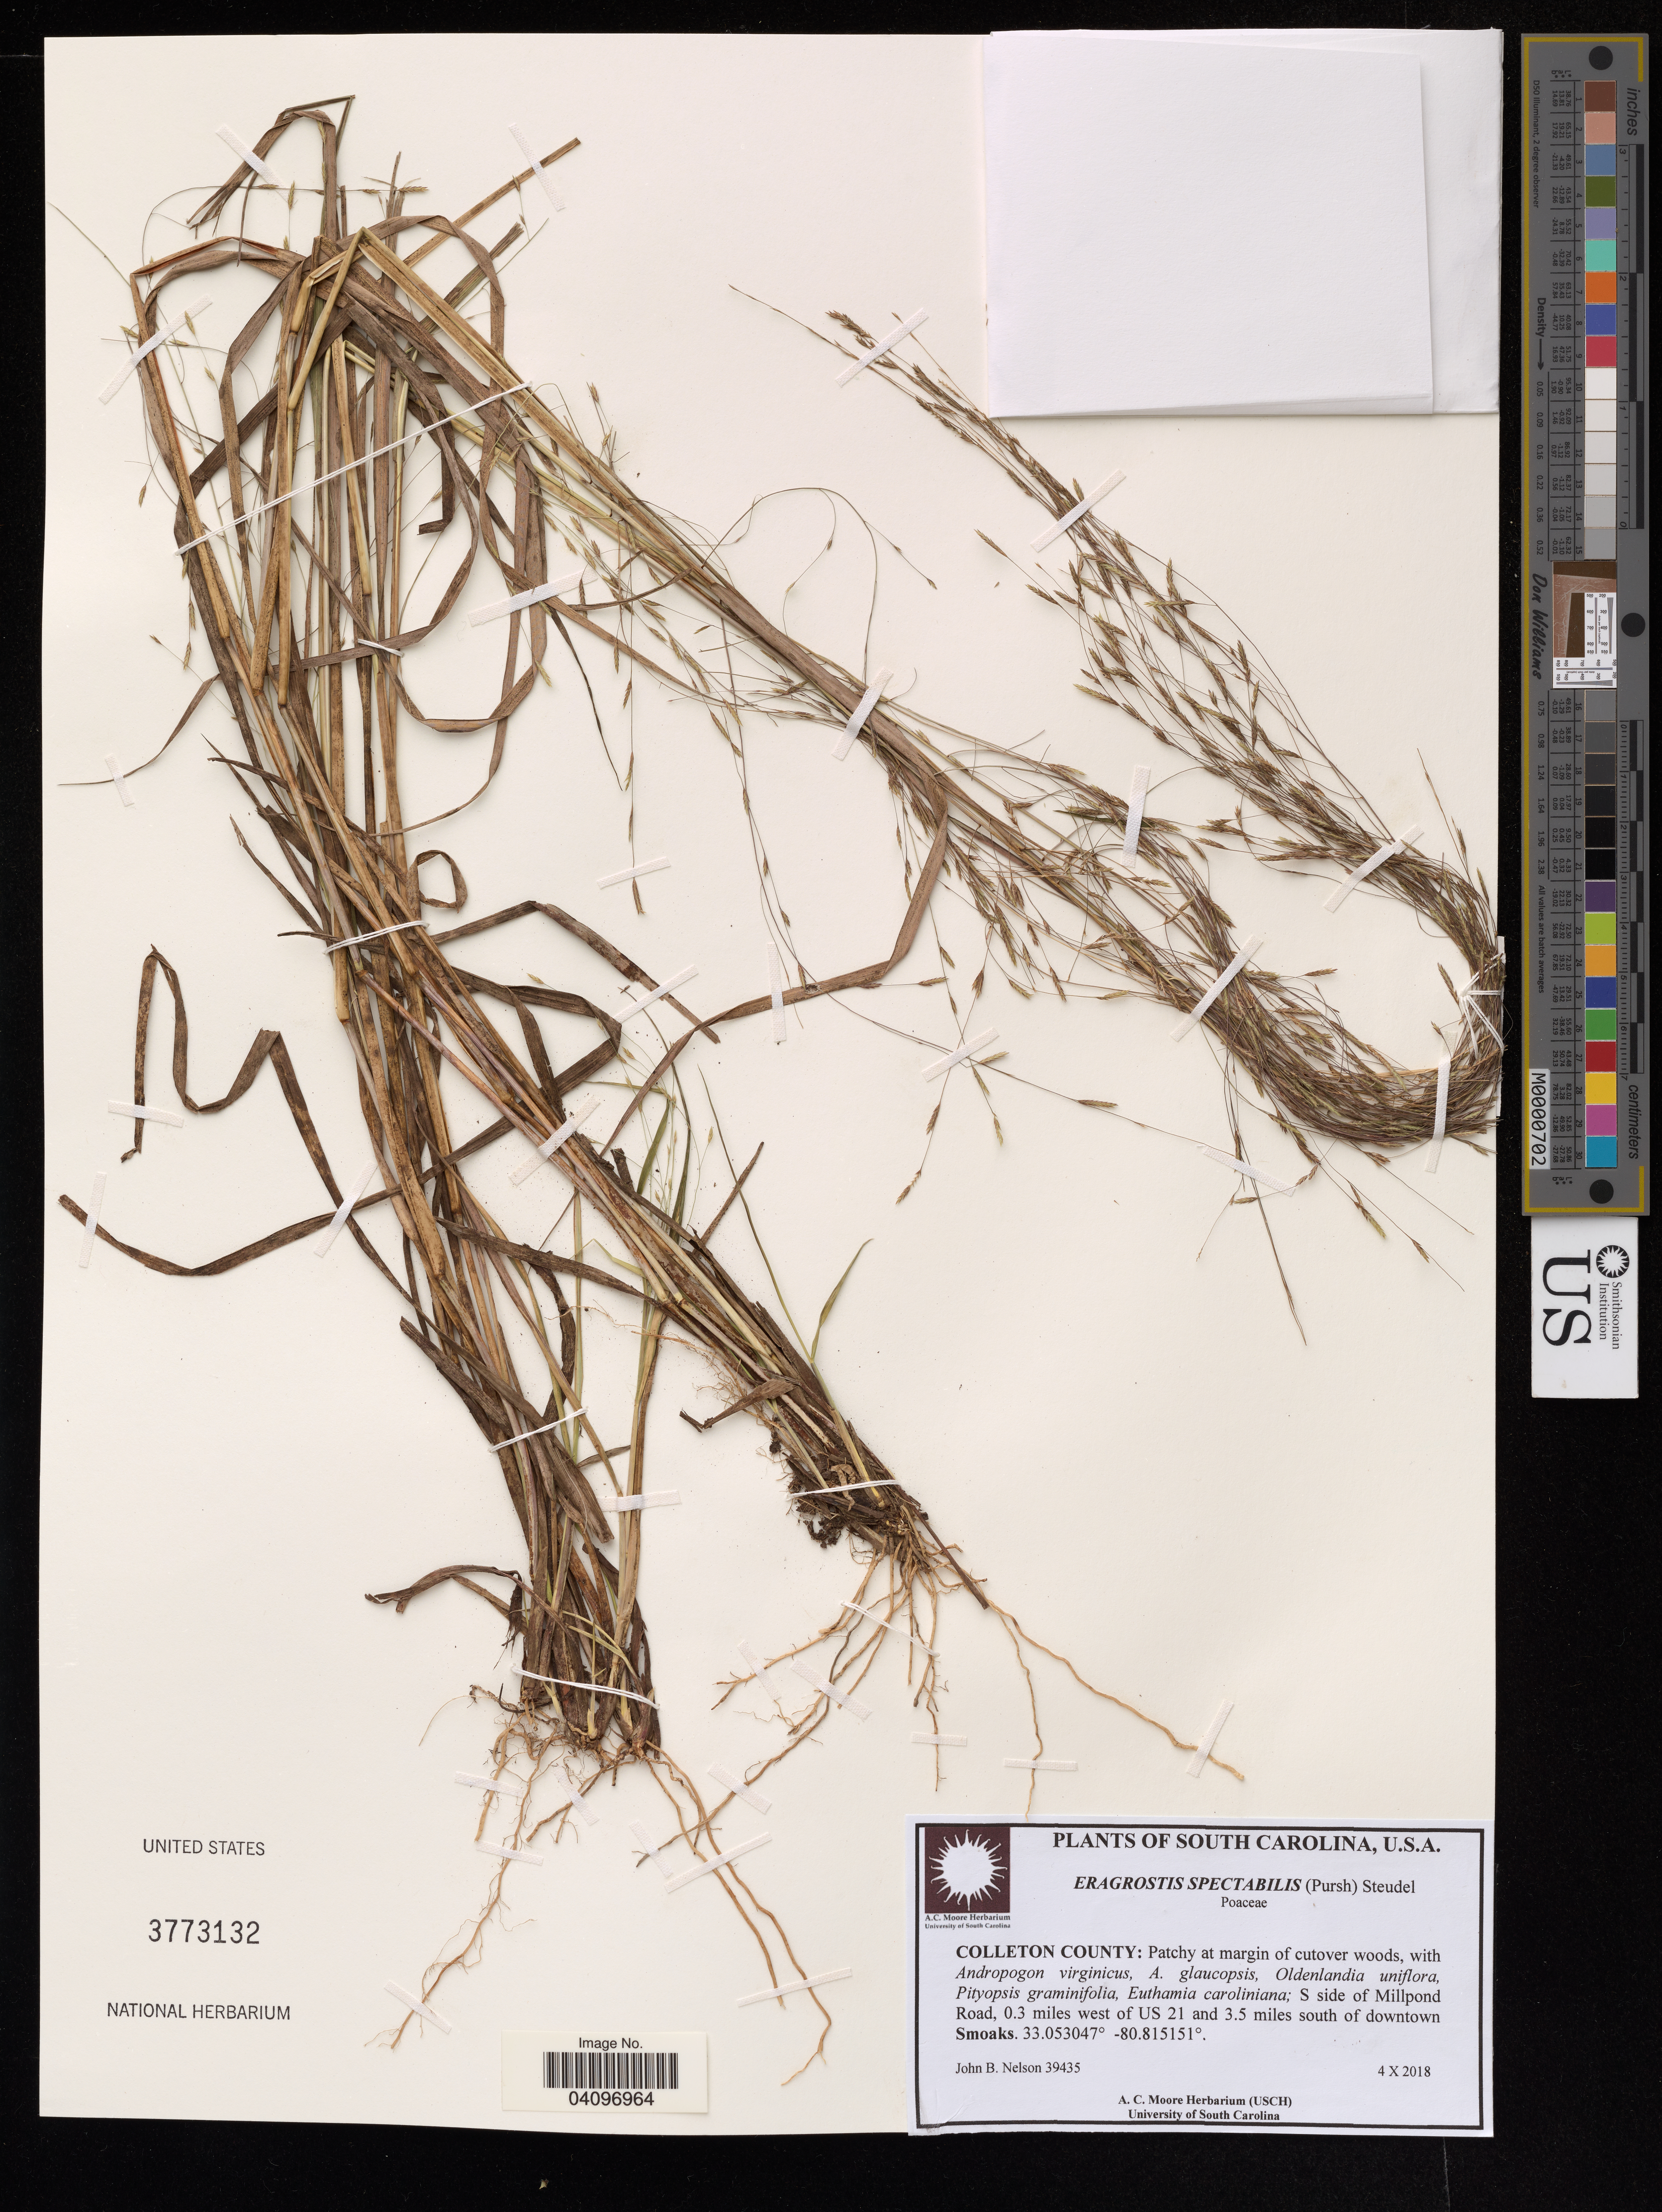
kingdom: Plantae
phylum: Tracheophyta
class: Liliopsida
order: Poales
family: Poaceae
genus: Eragrostis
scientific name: Eragrostis spectabilis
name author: (Pursh) Steud.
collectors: J. Nelson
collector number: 39435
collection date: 2018-10-04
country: United States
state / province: South Carolina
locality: S side of Millpond Road, 0.3 miles west of US 21 and 3.5 miles south of downtown Smoaks.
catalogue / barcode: US 3773132